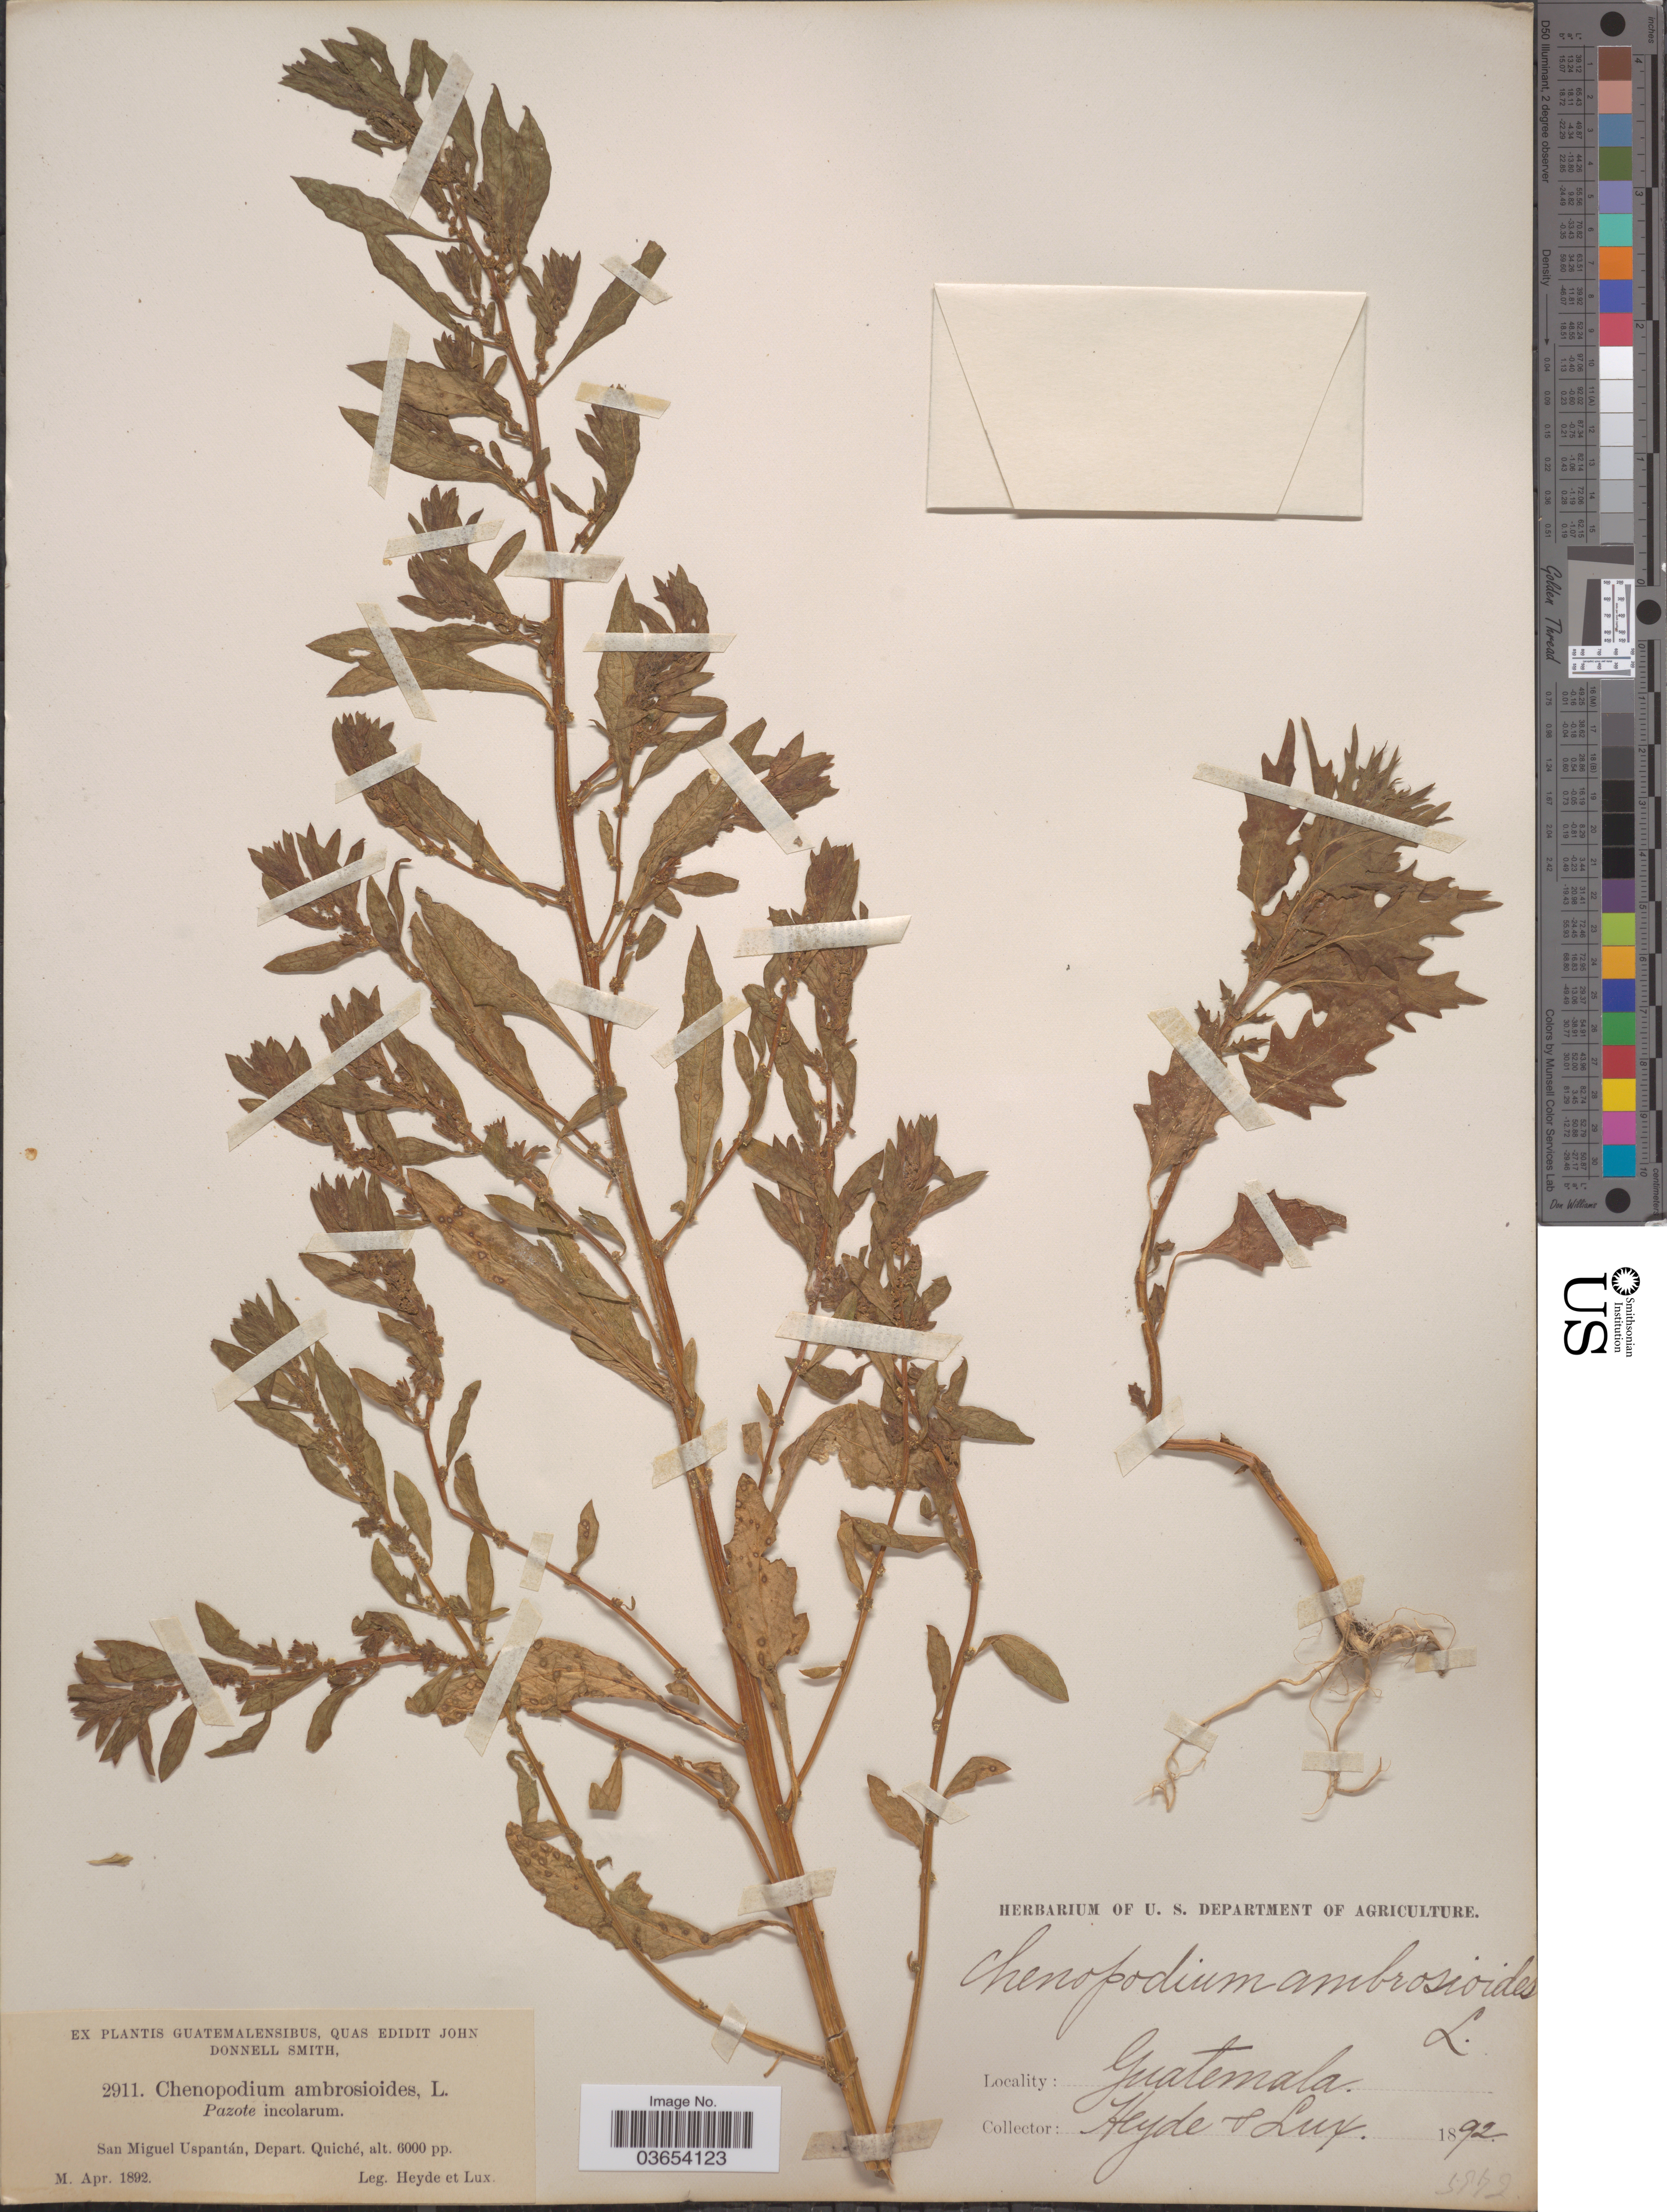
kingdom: Plantae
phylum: Tracheophyta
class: Magnoliopsida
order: Caryophyllales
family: Amaranthaceae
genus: Chenopodium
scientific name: Chenopodium ambrosioides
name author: L.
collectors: Heyde & Lux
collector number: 2911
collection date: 1892-04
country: Guatemala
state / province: El Quiché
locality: San Miguel Uspantán, Depart. Quiché.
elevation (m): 1829